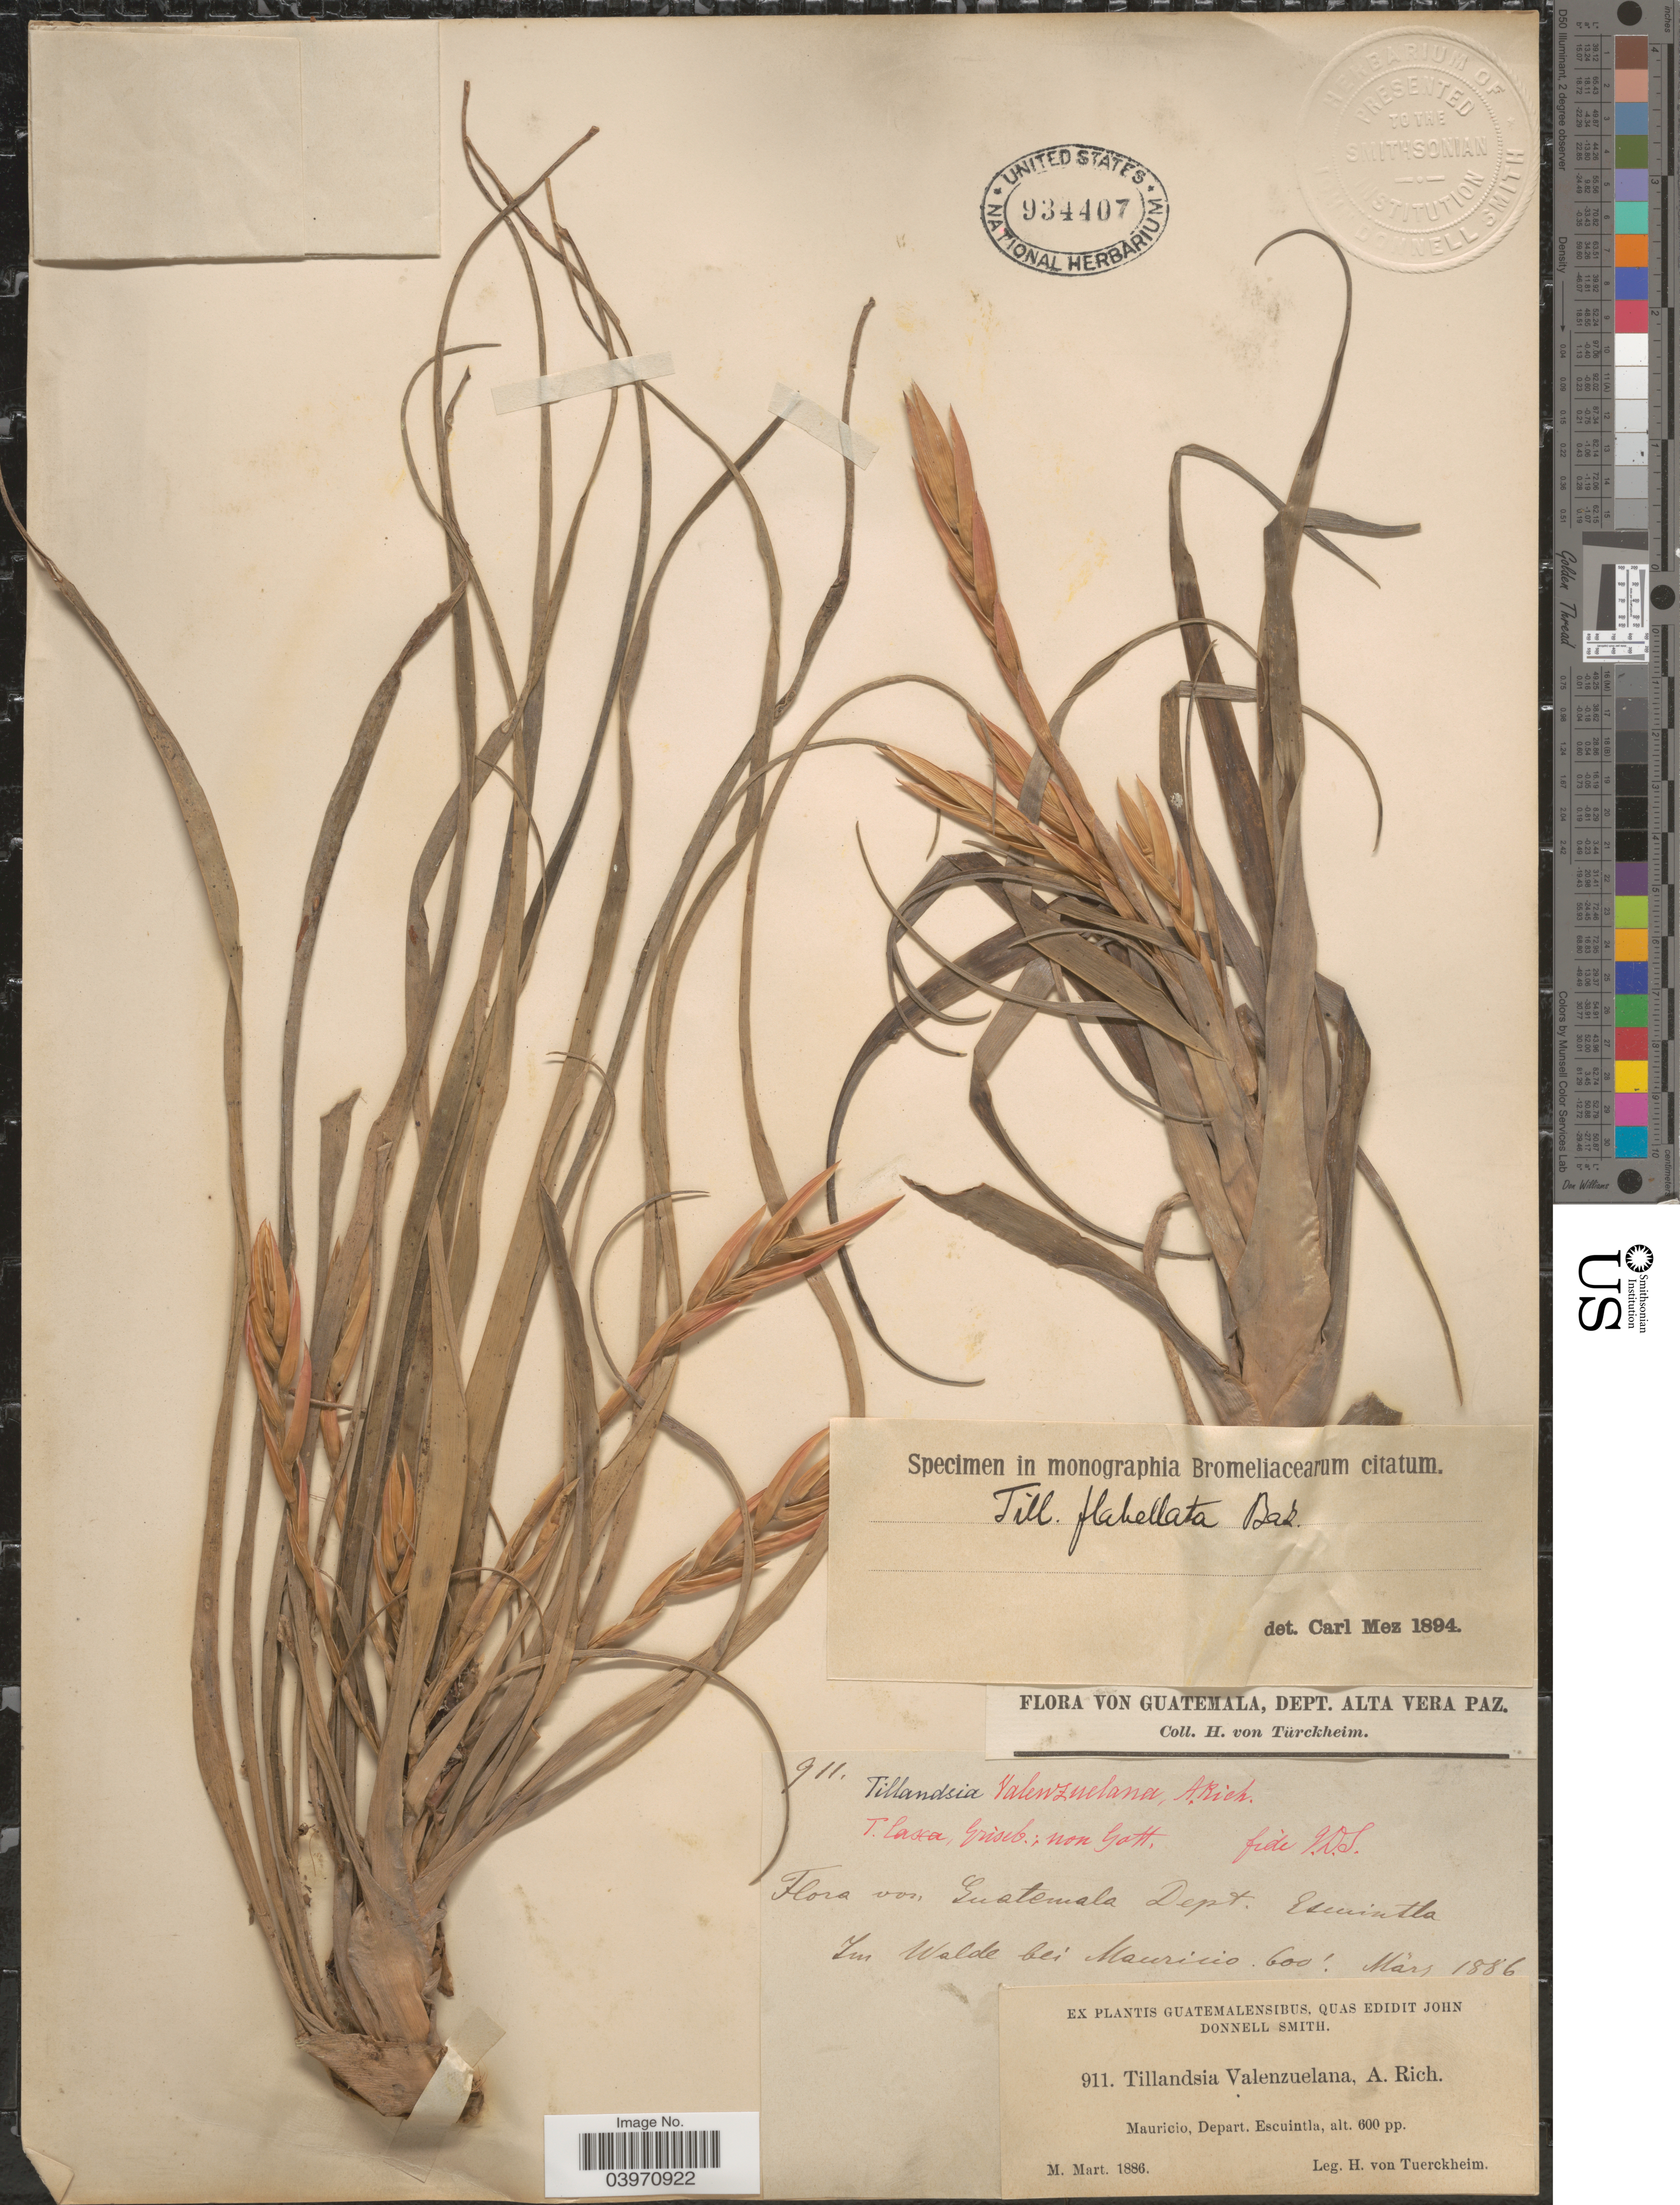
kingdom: Plantae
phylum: Tracheophyta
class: Liliopsida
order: Poales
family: Bromeliaceae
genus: Tillandsia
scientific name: Tillandsia flabellata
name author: Baker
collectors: H. von Türckheim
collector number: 911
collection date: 1886-03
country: Guatemala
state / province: Escuintla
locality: Im Walde bei Mauricio, Depart. Escuintla.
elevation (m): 183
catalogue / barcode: US 934407